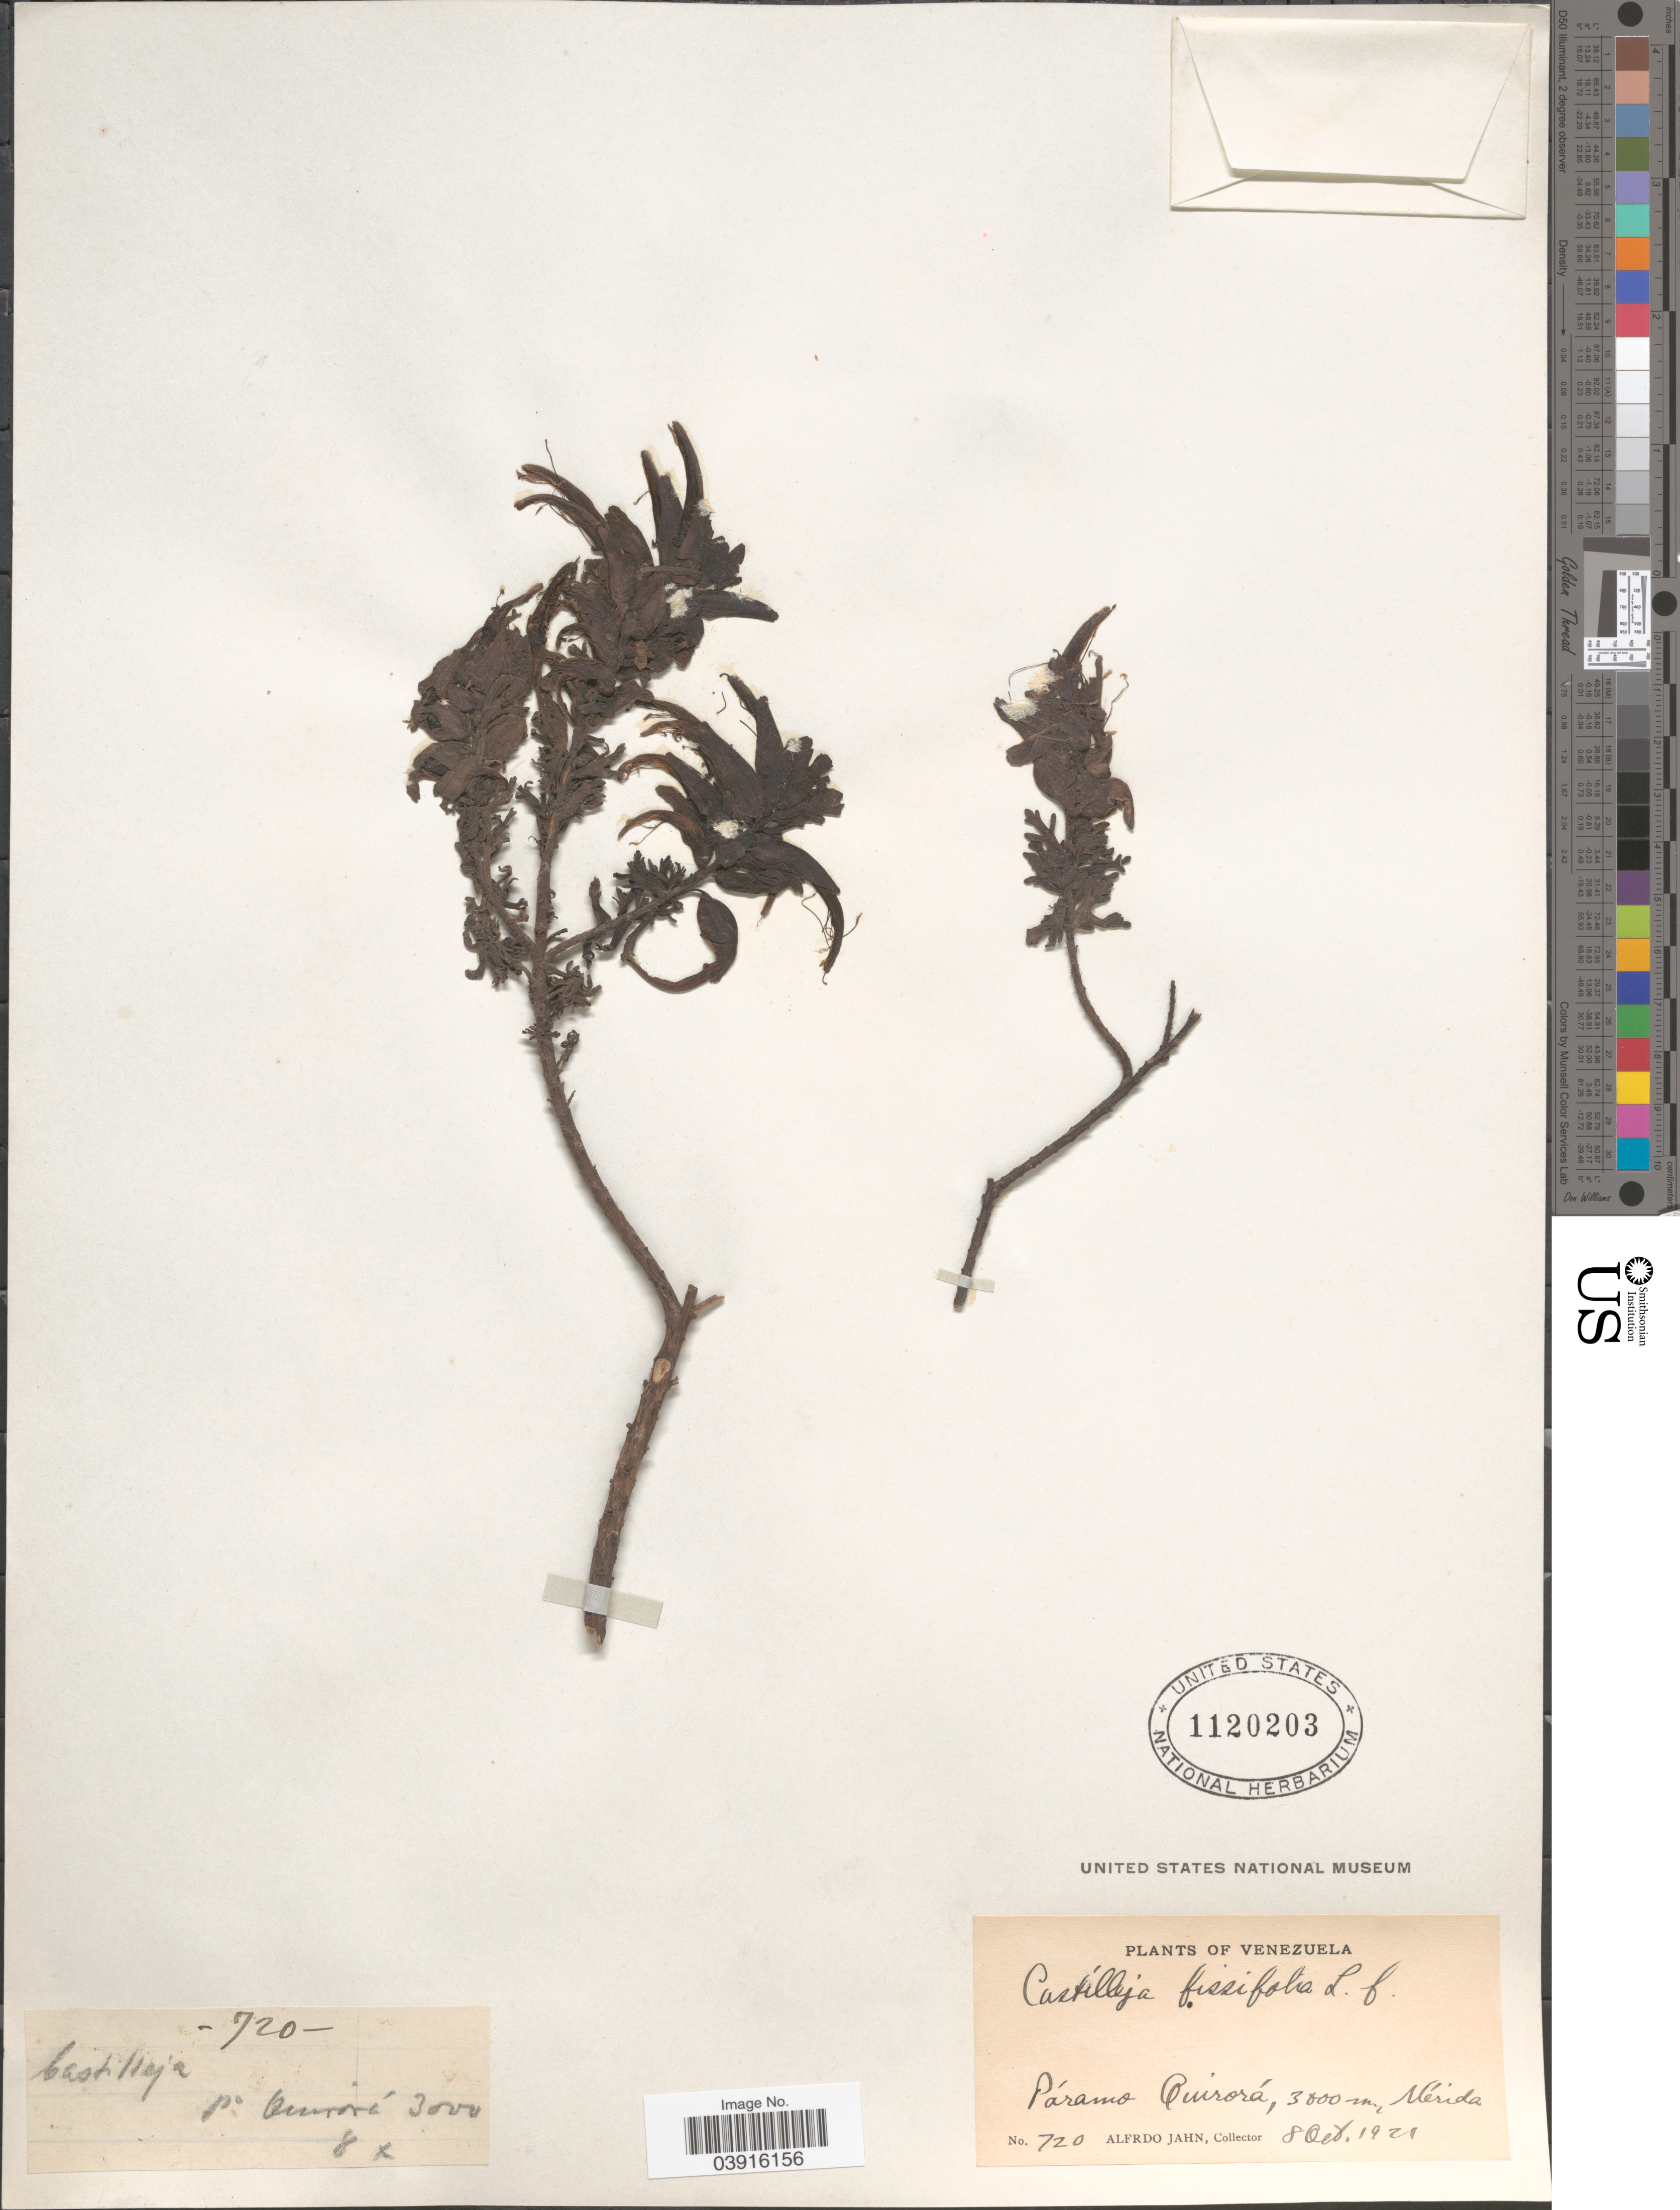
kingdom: Plantae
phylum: Tracheophyta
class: Magnoliopsida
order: Lamiales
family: Orobanchaceae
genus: Castilleja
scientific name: Castilleja fissifolia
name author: L. f.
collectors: A. Jahn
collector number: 720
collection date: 1921-10-08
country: Venezuela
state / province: Merida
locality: Páramo Quirorá.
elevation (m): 3000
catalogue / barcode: US 1120203